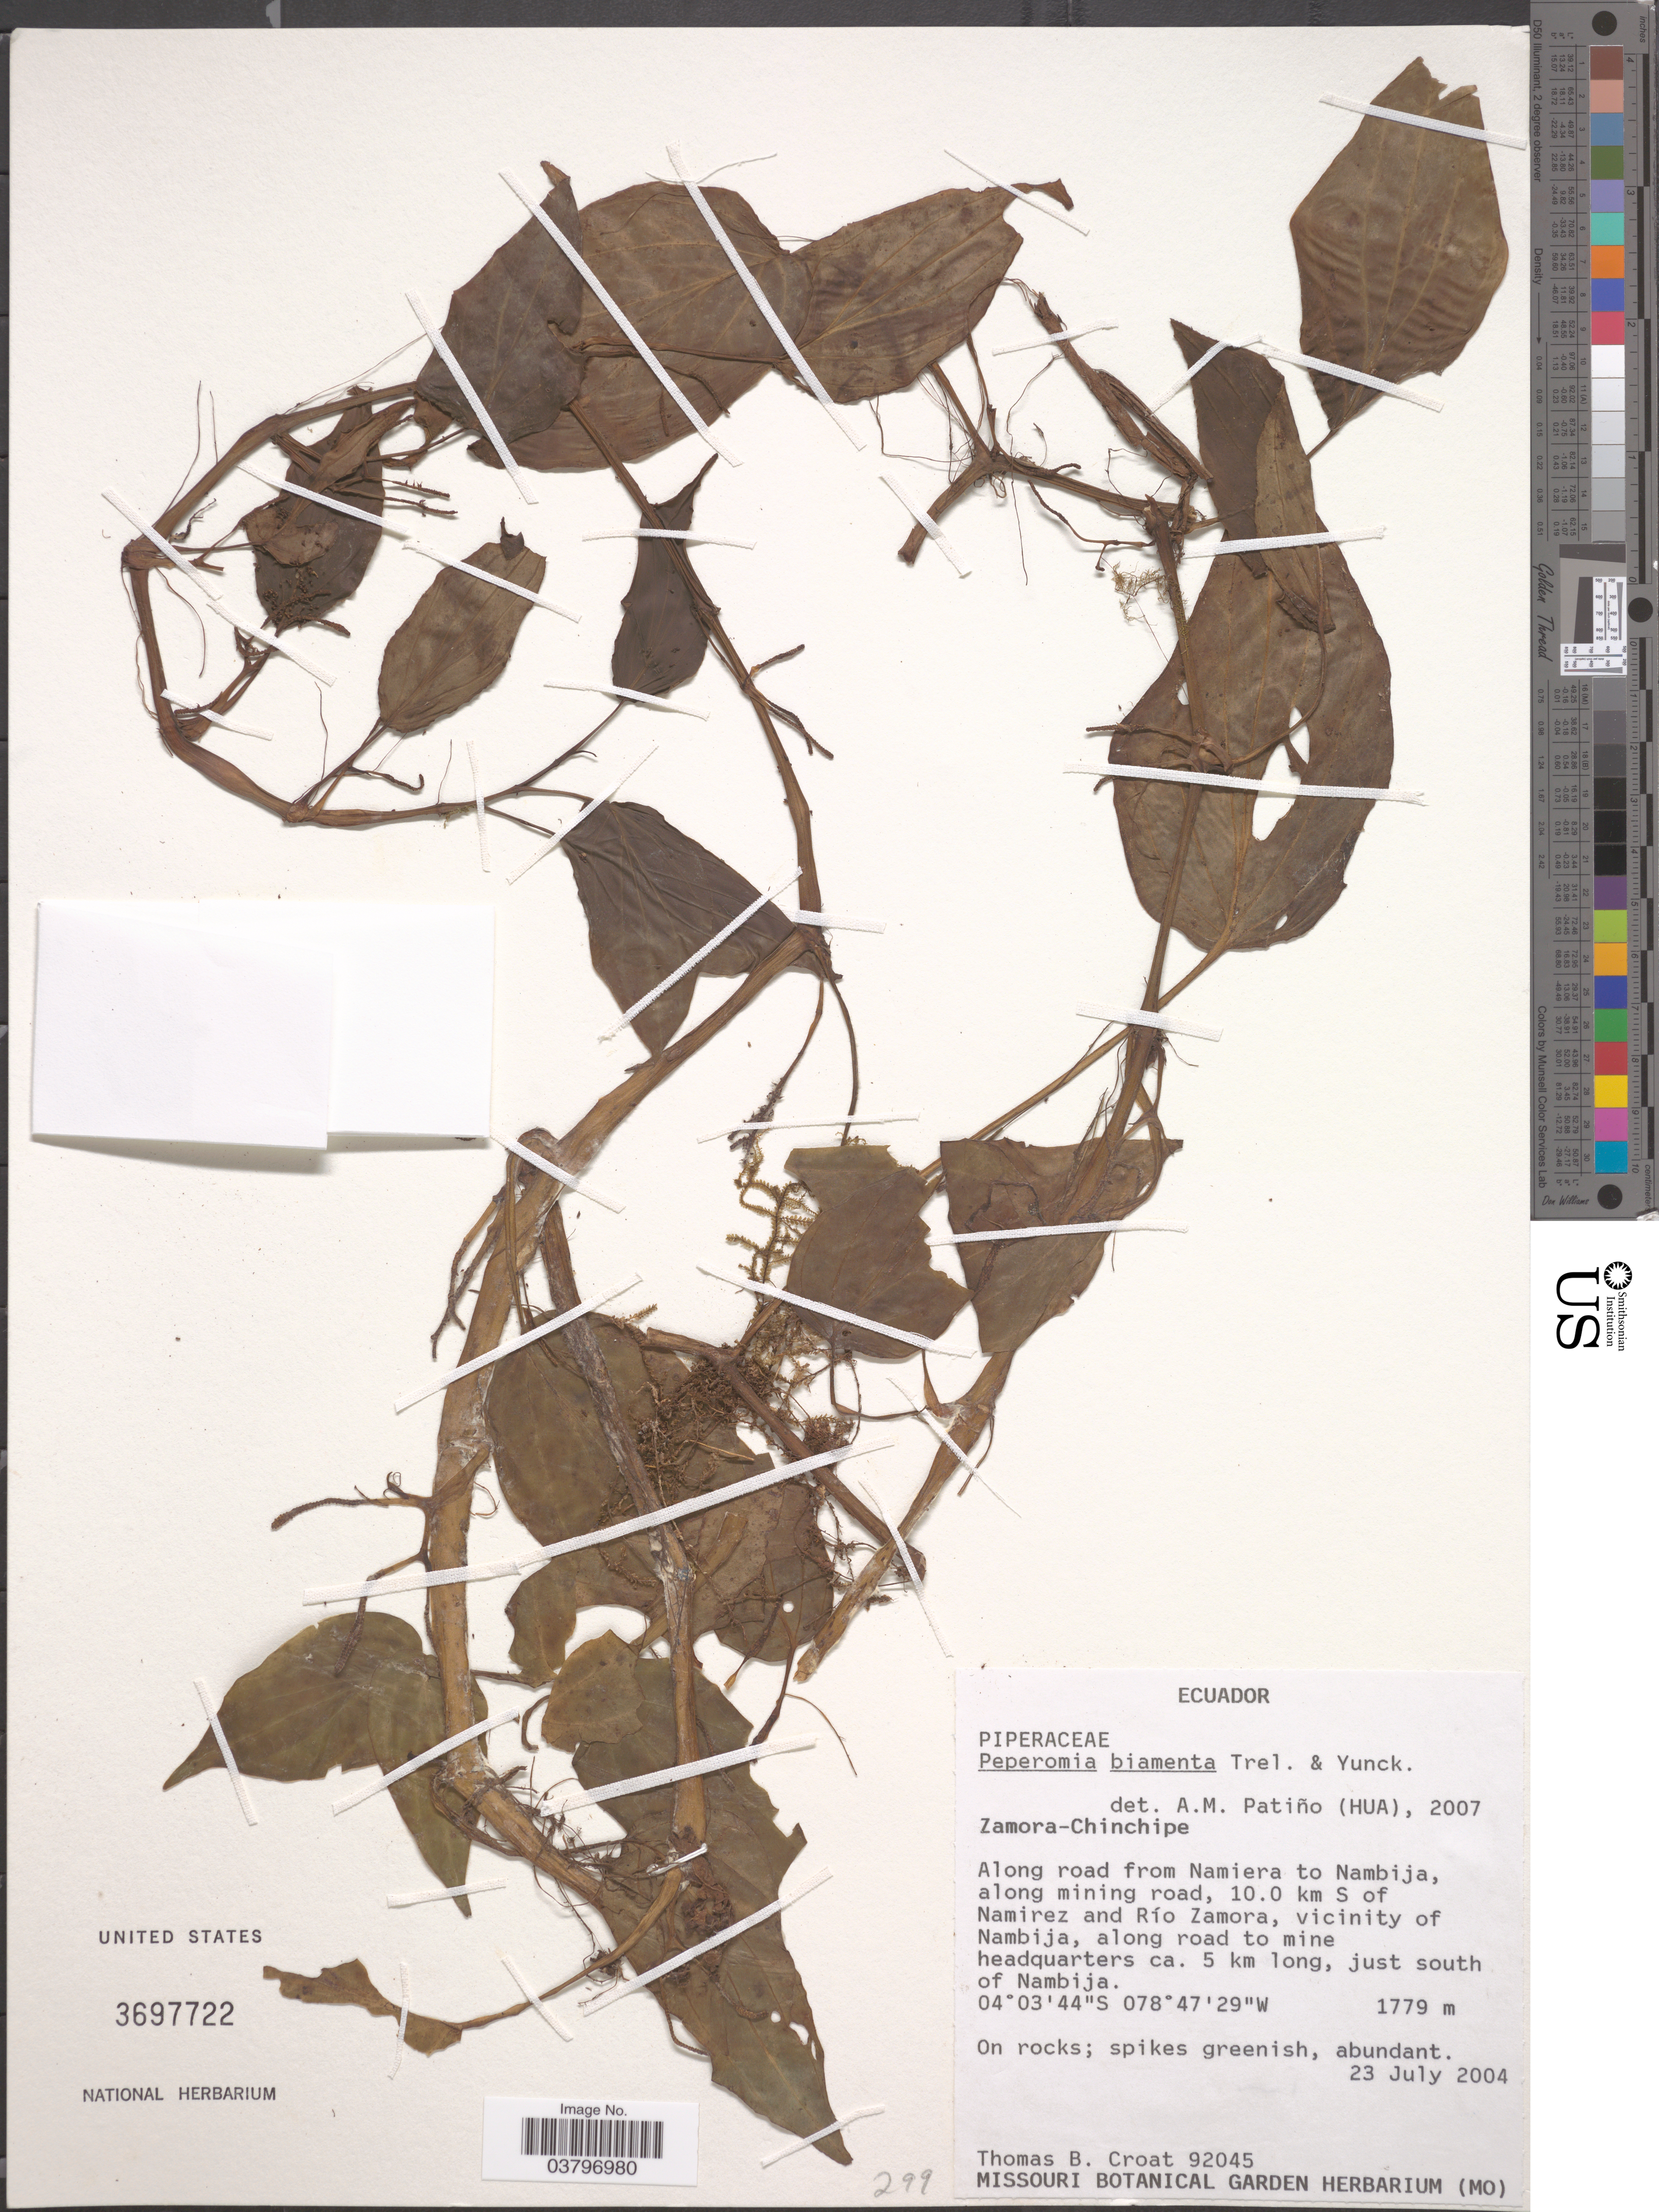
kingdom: Plantae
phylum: Tracheophyta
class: Magnoliopsida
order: Piperales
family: Piperaceae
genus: Peperomia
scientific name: Peperomia biamenta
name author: Trel. & Yunck.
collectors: T. B. Croat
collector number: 92045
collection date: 2004-07-23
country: Ecuador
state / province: Zamora-Chinchipe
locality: Along road from Namiera to Nambija, along mining road, 10.0 km S of Namirez and Río Zamora, vicinity of Nambija, along road to mine headquarters ca. 5 km long, just south of Nambija.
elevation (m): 1779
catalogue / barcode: US 3697722